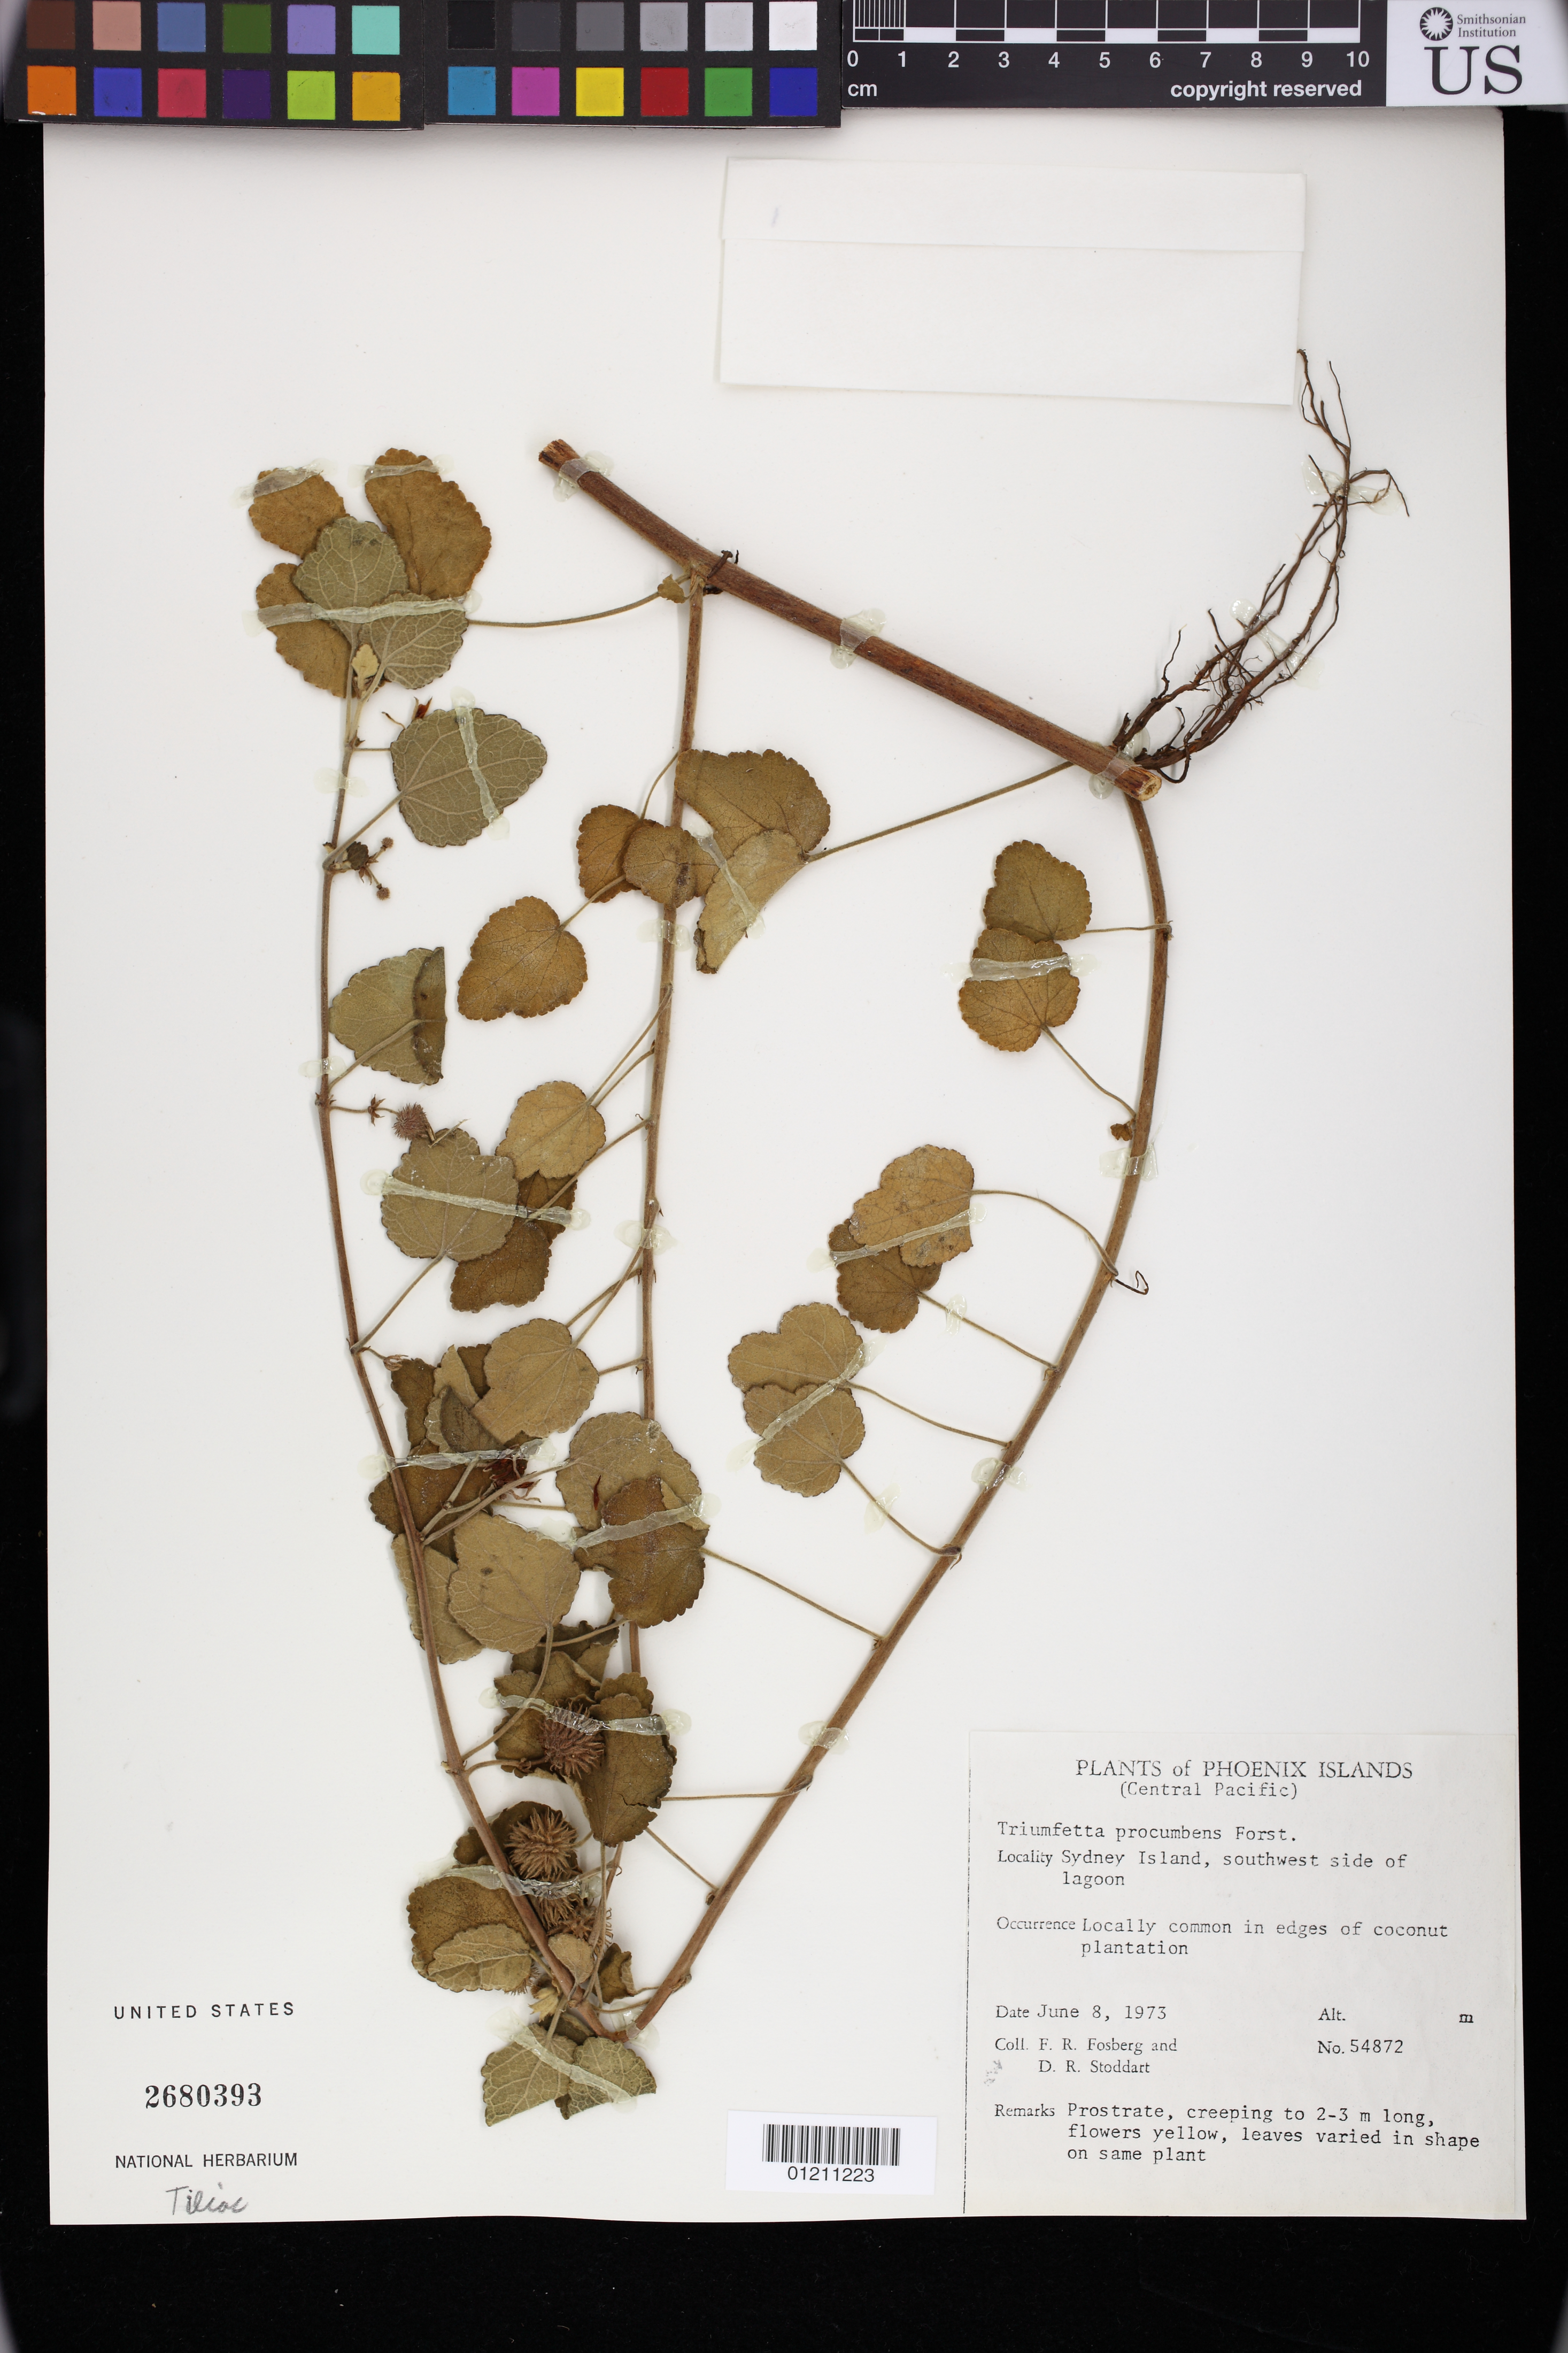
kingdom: Plantae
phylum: Tracheophyta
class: Magnoliopsida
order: Malvales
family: Malvaceae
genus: Triumfetta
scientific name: Triumfetta procumbens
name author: G. Forst.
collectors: F. R. Fosberg & D. R. Stoddart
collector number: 54872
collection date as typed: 06 Aug 1973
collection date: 1973-08-06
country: Kiribati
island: Manra [Sydney] Island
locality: Sydney Islet, southwest side of lagoon.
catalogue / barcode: US 2680393